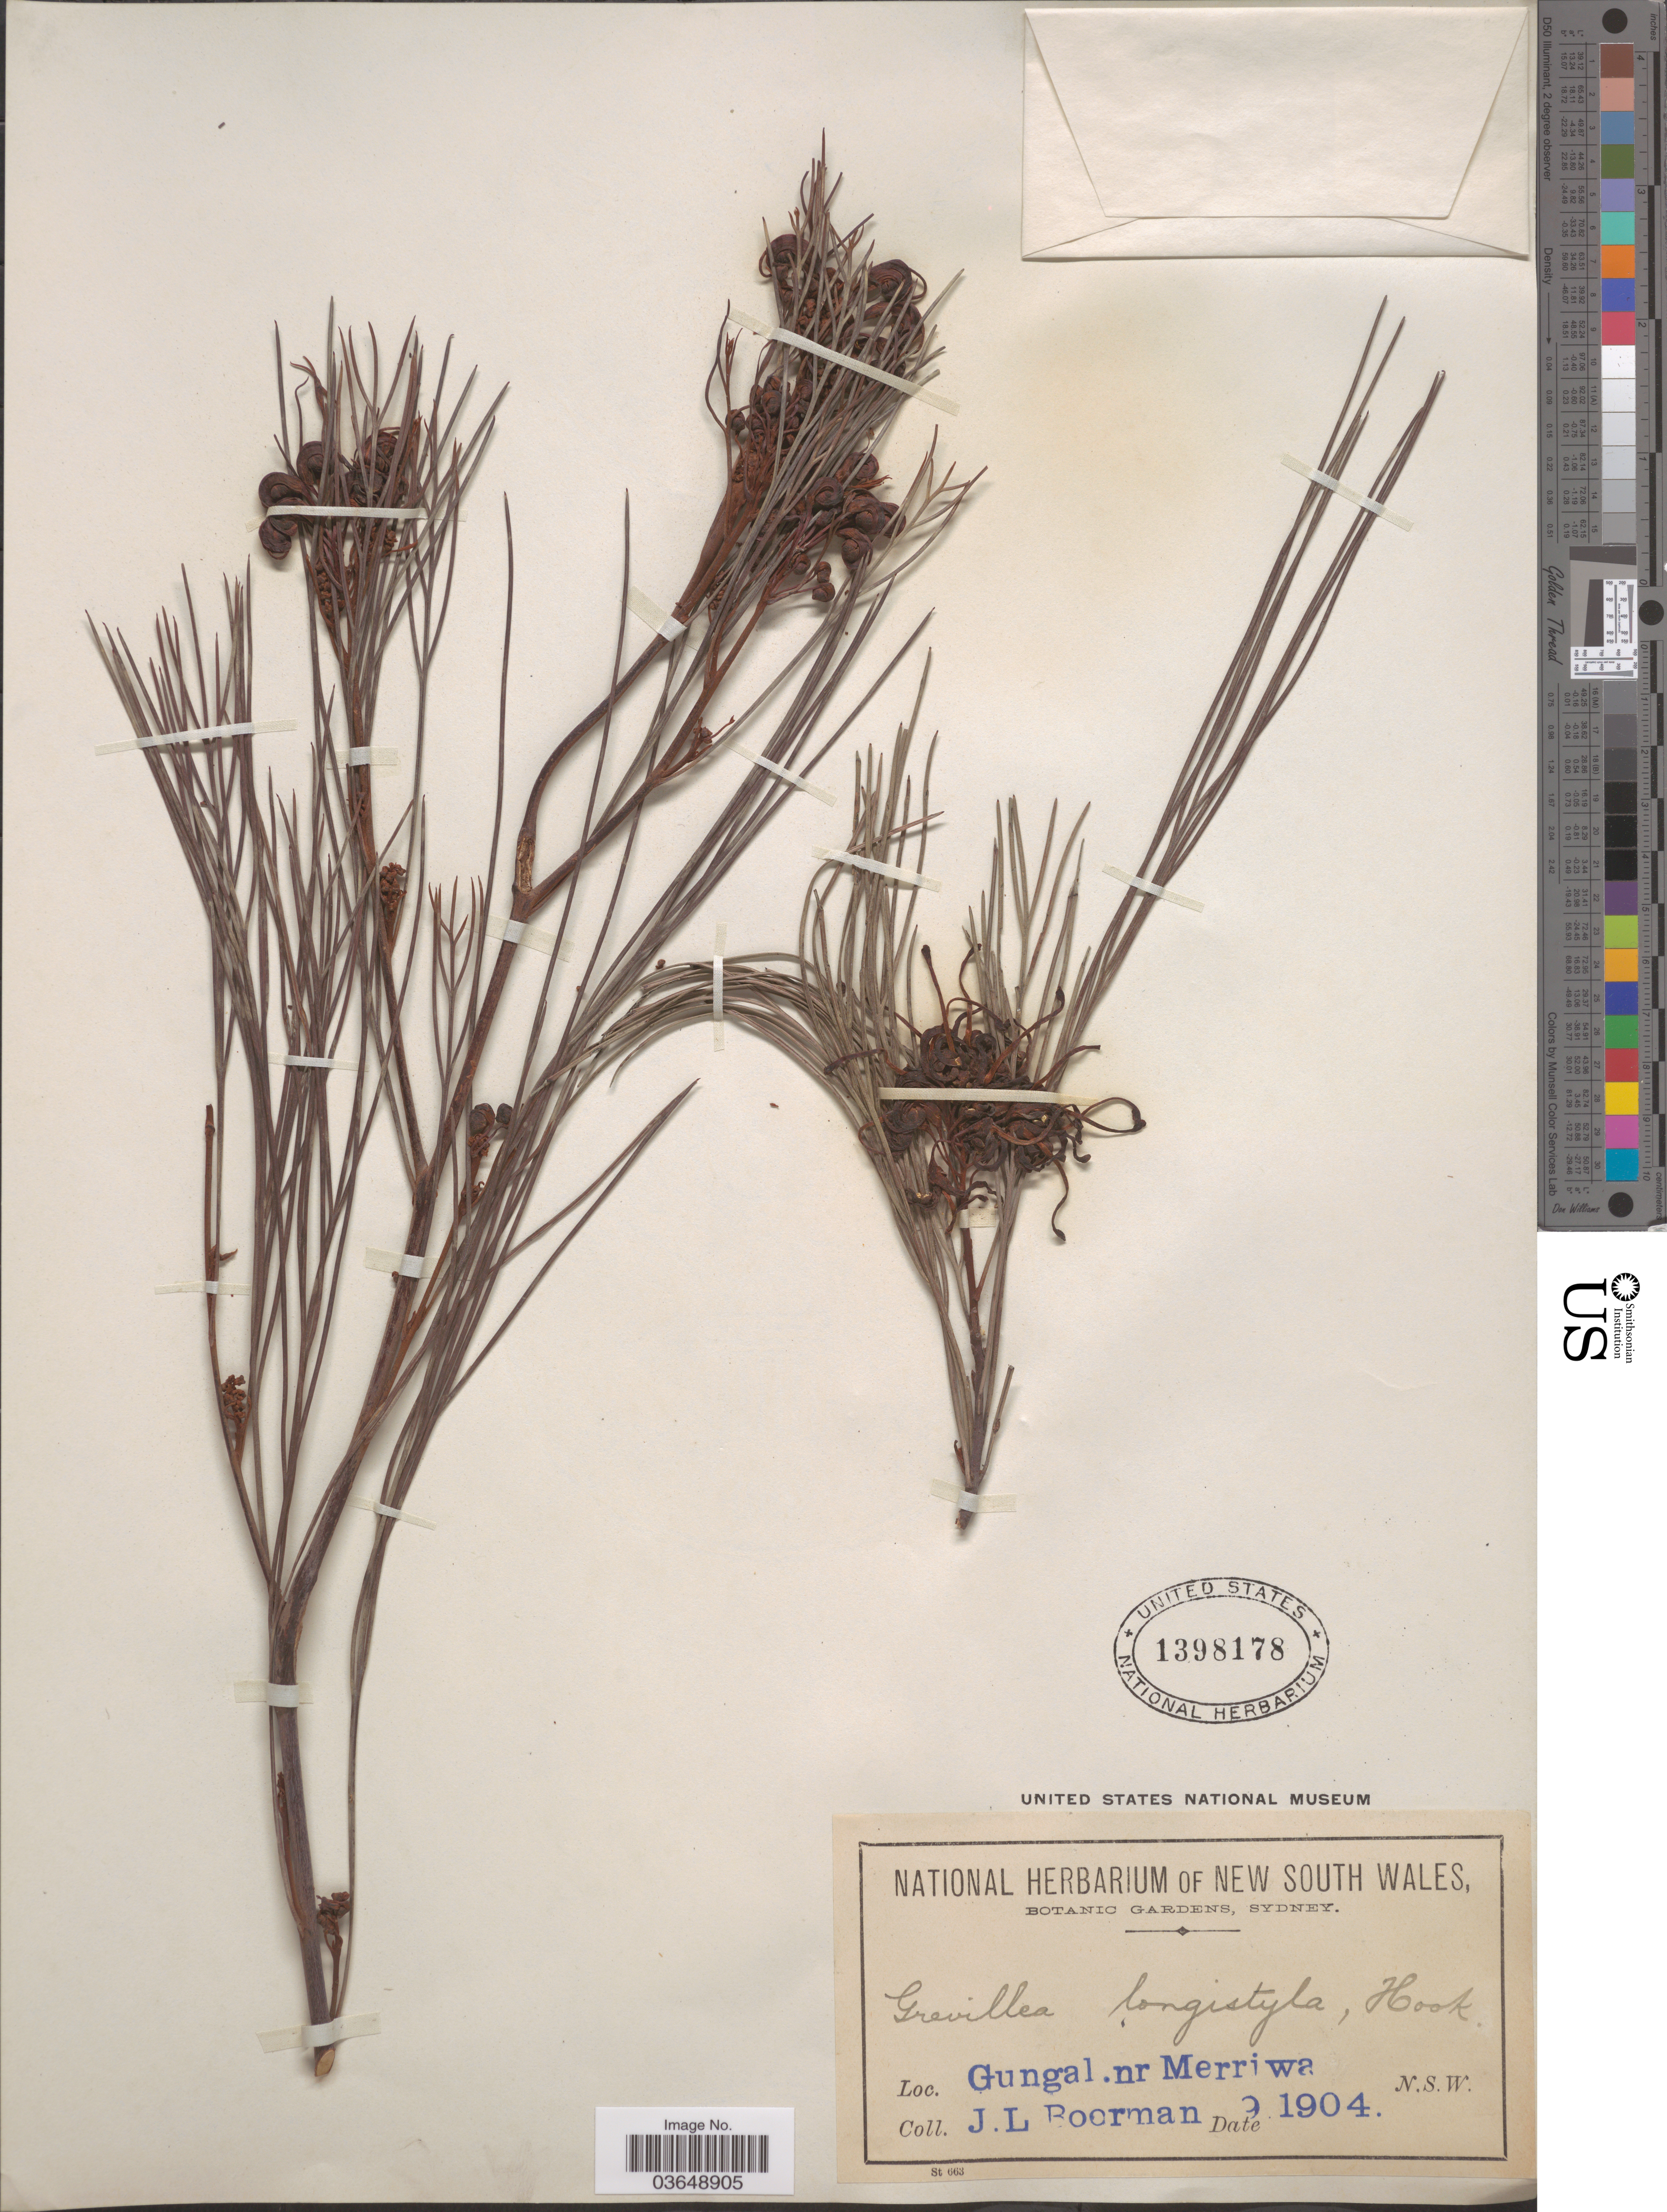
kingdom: Plantae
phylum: Tracheophyta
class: Magnoliopsida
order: Proteales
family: Proteaceae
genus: Grevillea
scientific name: Grevillea longistyla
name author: Hook.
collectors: J. Boorman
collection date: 1904-09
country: Australia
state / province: New South Wales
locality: Gungal. nr Merriwa.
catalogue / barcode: US 1398178